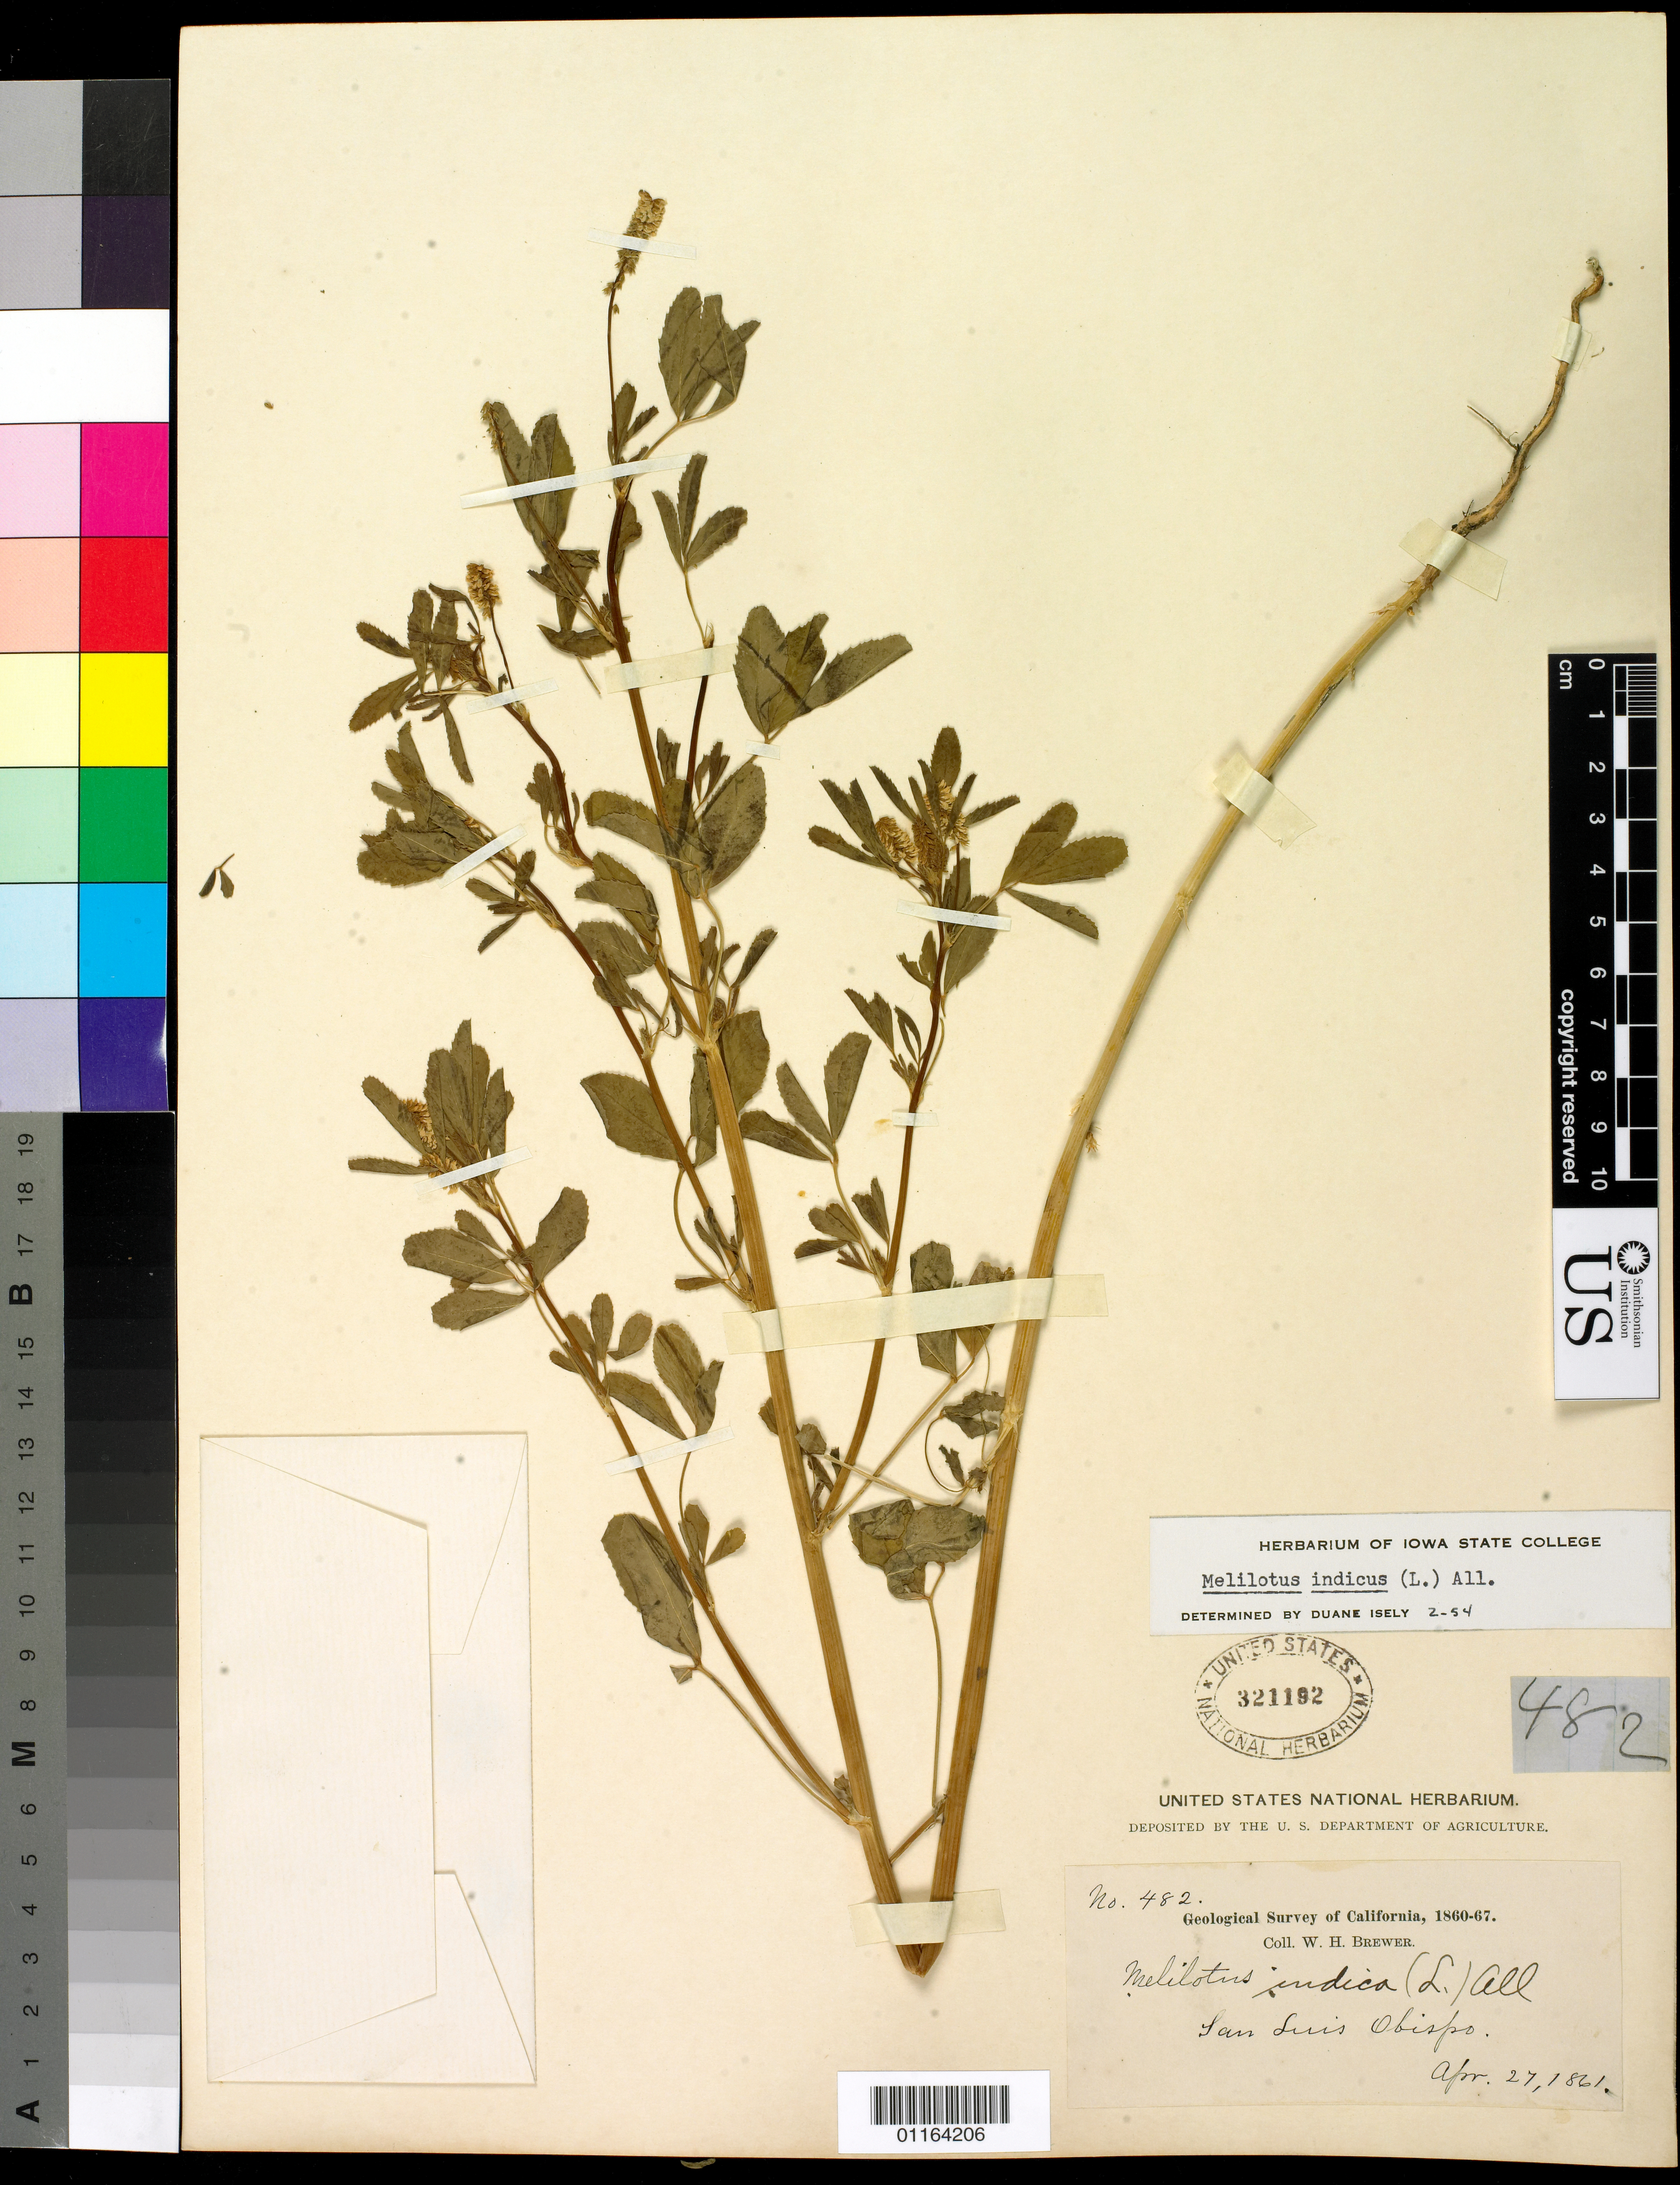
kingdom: Plantae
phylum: Tracheophyta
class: Magnoliopsida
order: Fabales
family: Fabaceae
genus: Melilotus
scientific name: Melilotus indicus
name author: (L.) All.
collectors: W. H. Brewer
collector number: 482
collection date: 1861-04-27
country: United States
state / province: California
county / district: San Luis Obispo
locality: San Luis Obispo.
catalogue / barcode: US 321192